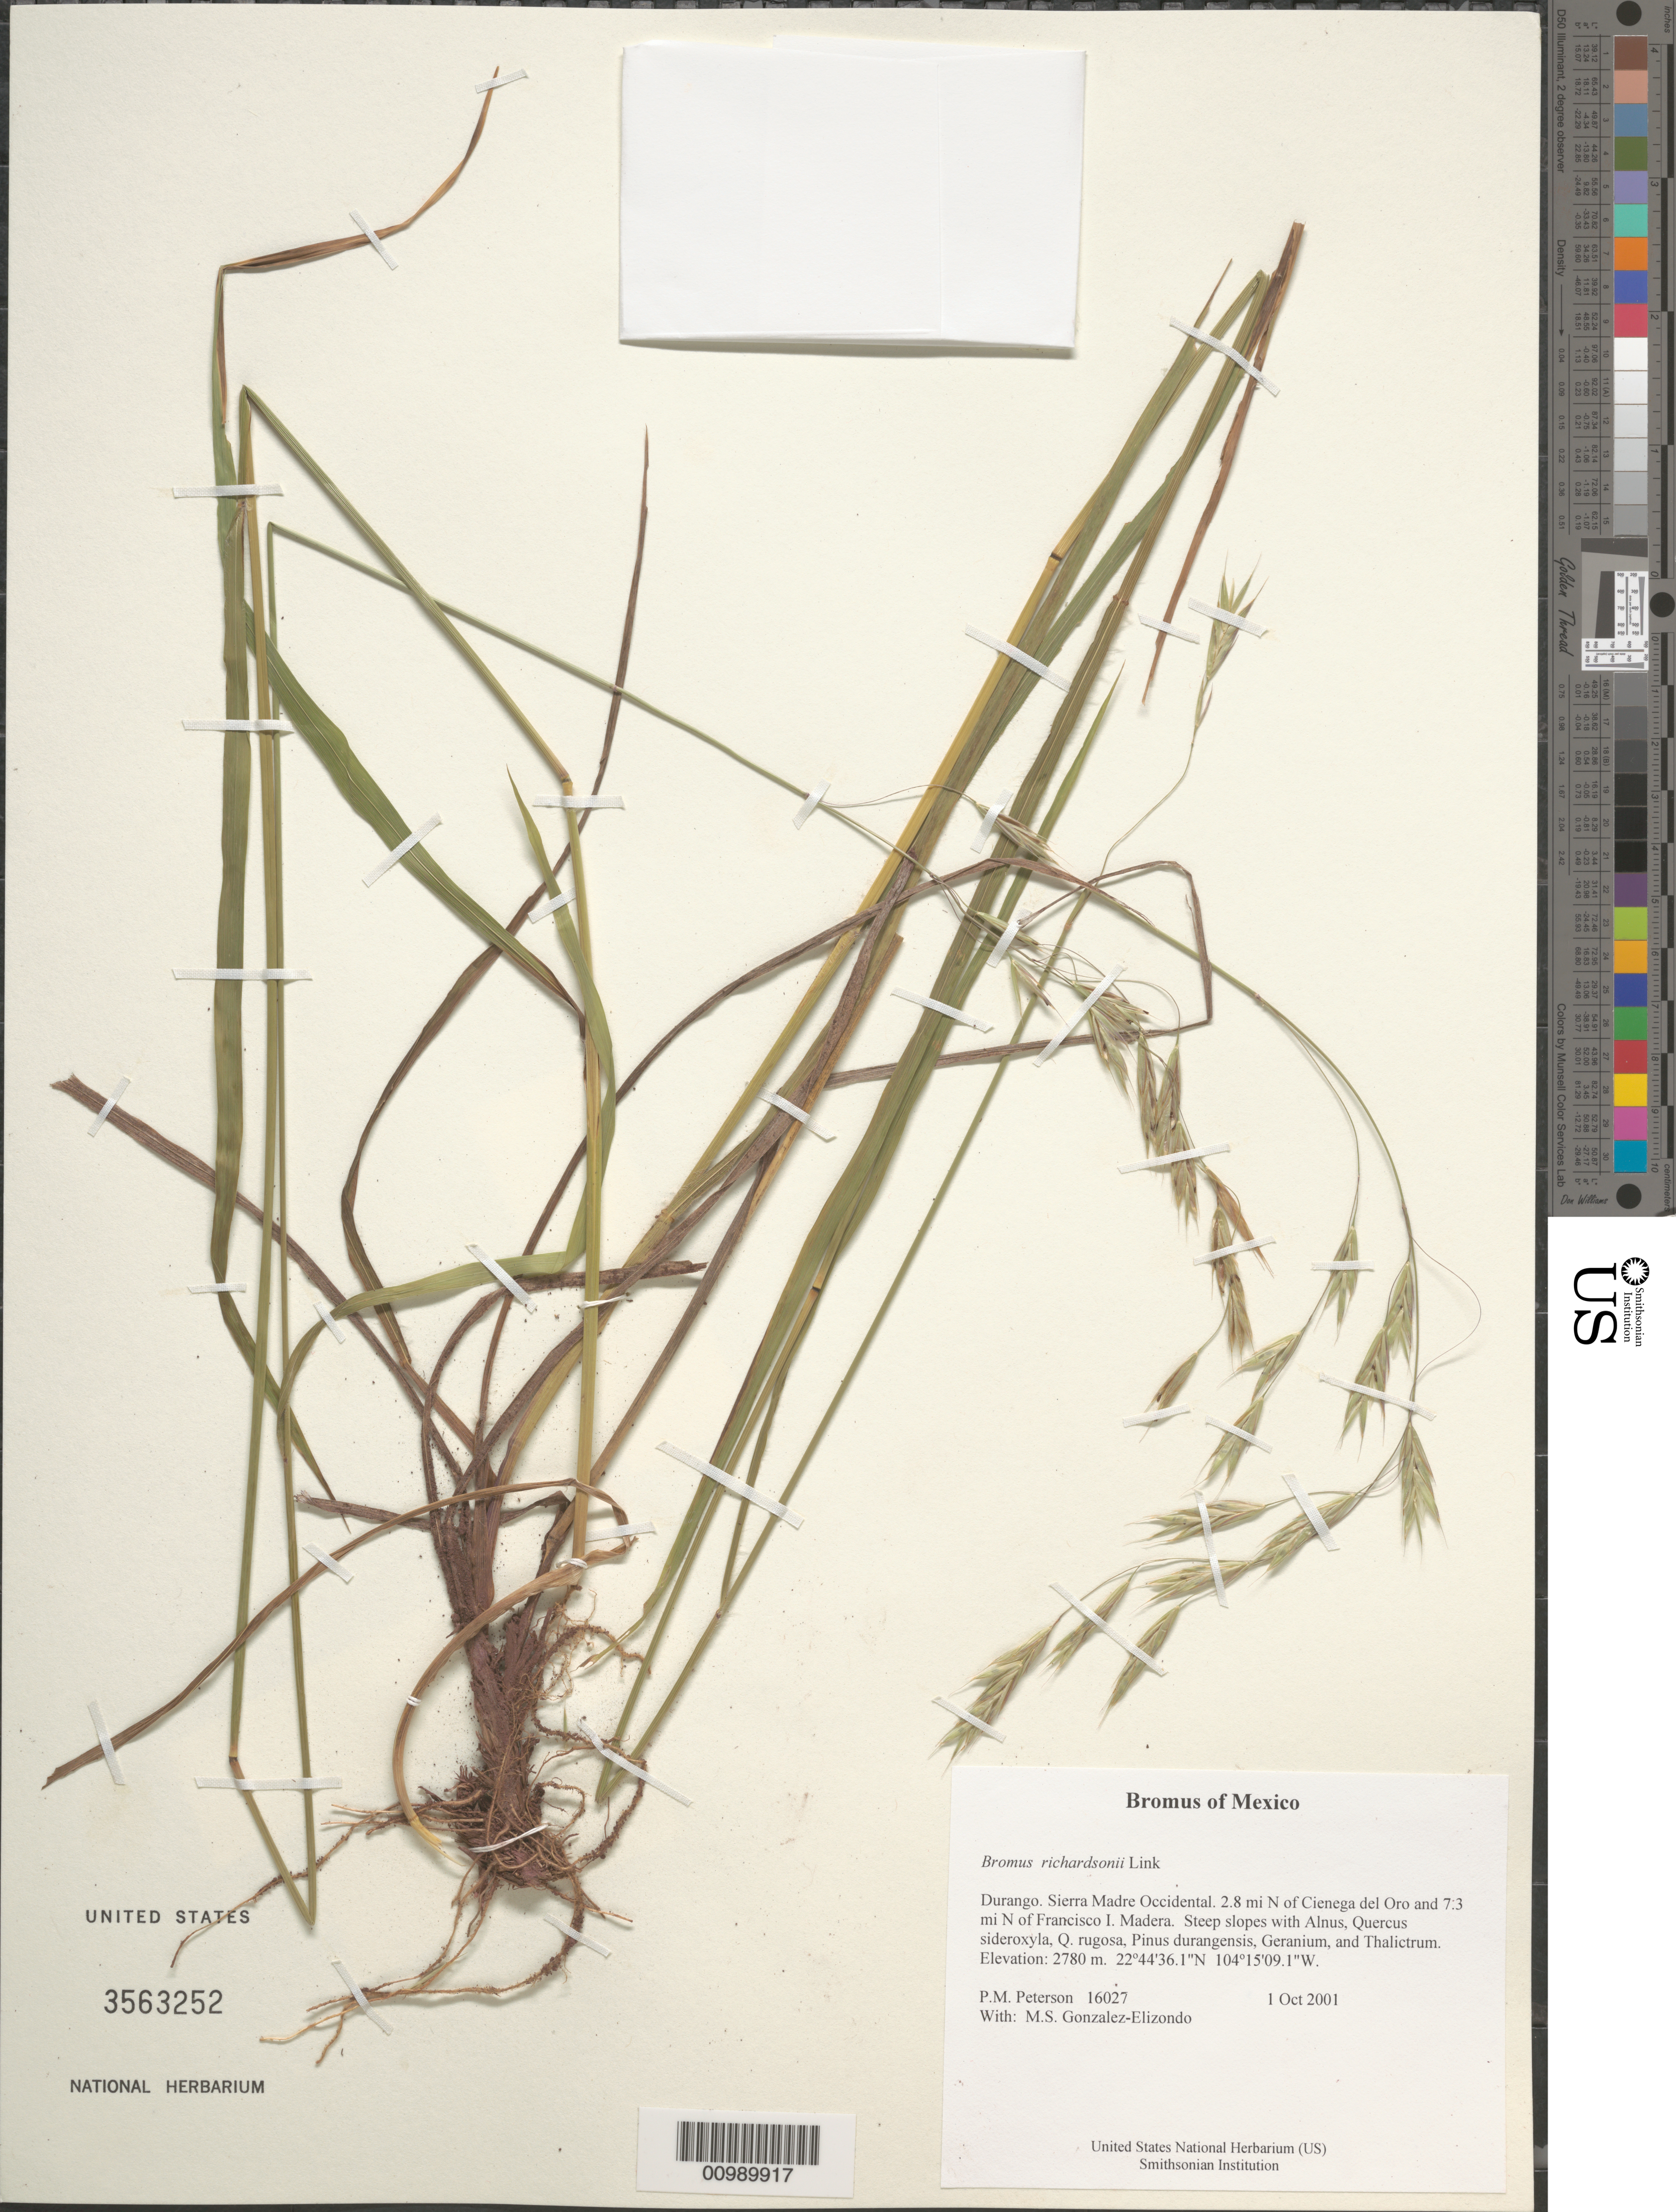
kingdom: Plantae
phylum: Tracheophyta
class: Liliopsida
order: Poales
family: Poaceae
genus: Bromus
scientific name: Bromus richardsonii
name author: Link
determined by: Saarela, J. M., (CAN), Canadian Museum of Nature (CANADA)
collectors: P. M. Peterson & M. S. González-Elizondo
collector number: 16027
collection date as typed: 01 Oct 2001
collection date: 2001-10-01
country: Mexico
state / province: Durango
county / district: Sierra Madre Occidental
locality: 2.8 mi N of Cienega del Oro and 7.3 mi N of Francisco I. Madera. Steep slopes with Alnus, Quercus sideroxyla, Q. rugosa, Pinus durangensis, Geranium, and Thalictrum.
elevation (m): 2780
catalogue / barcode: US 3563252